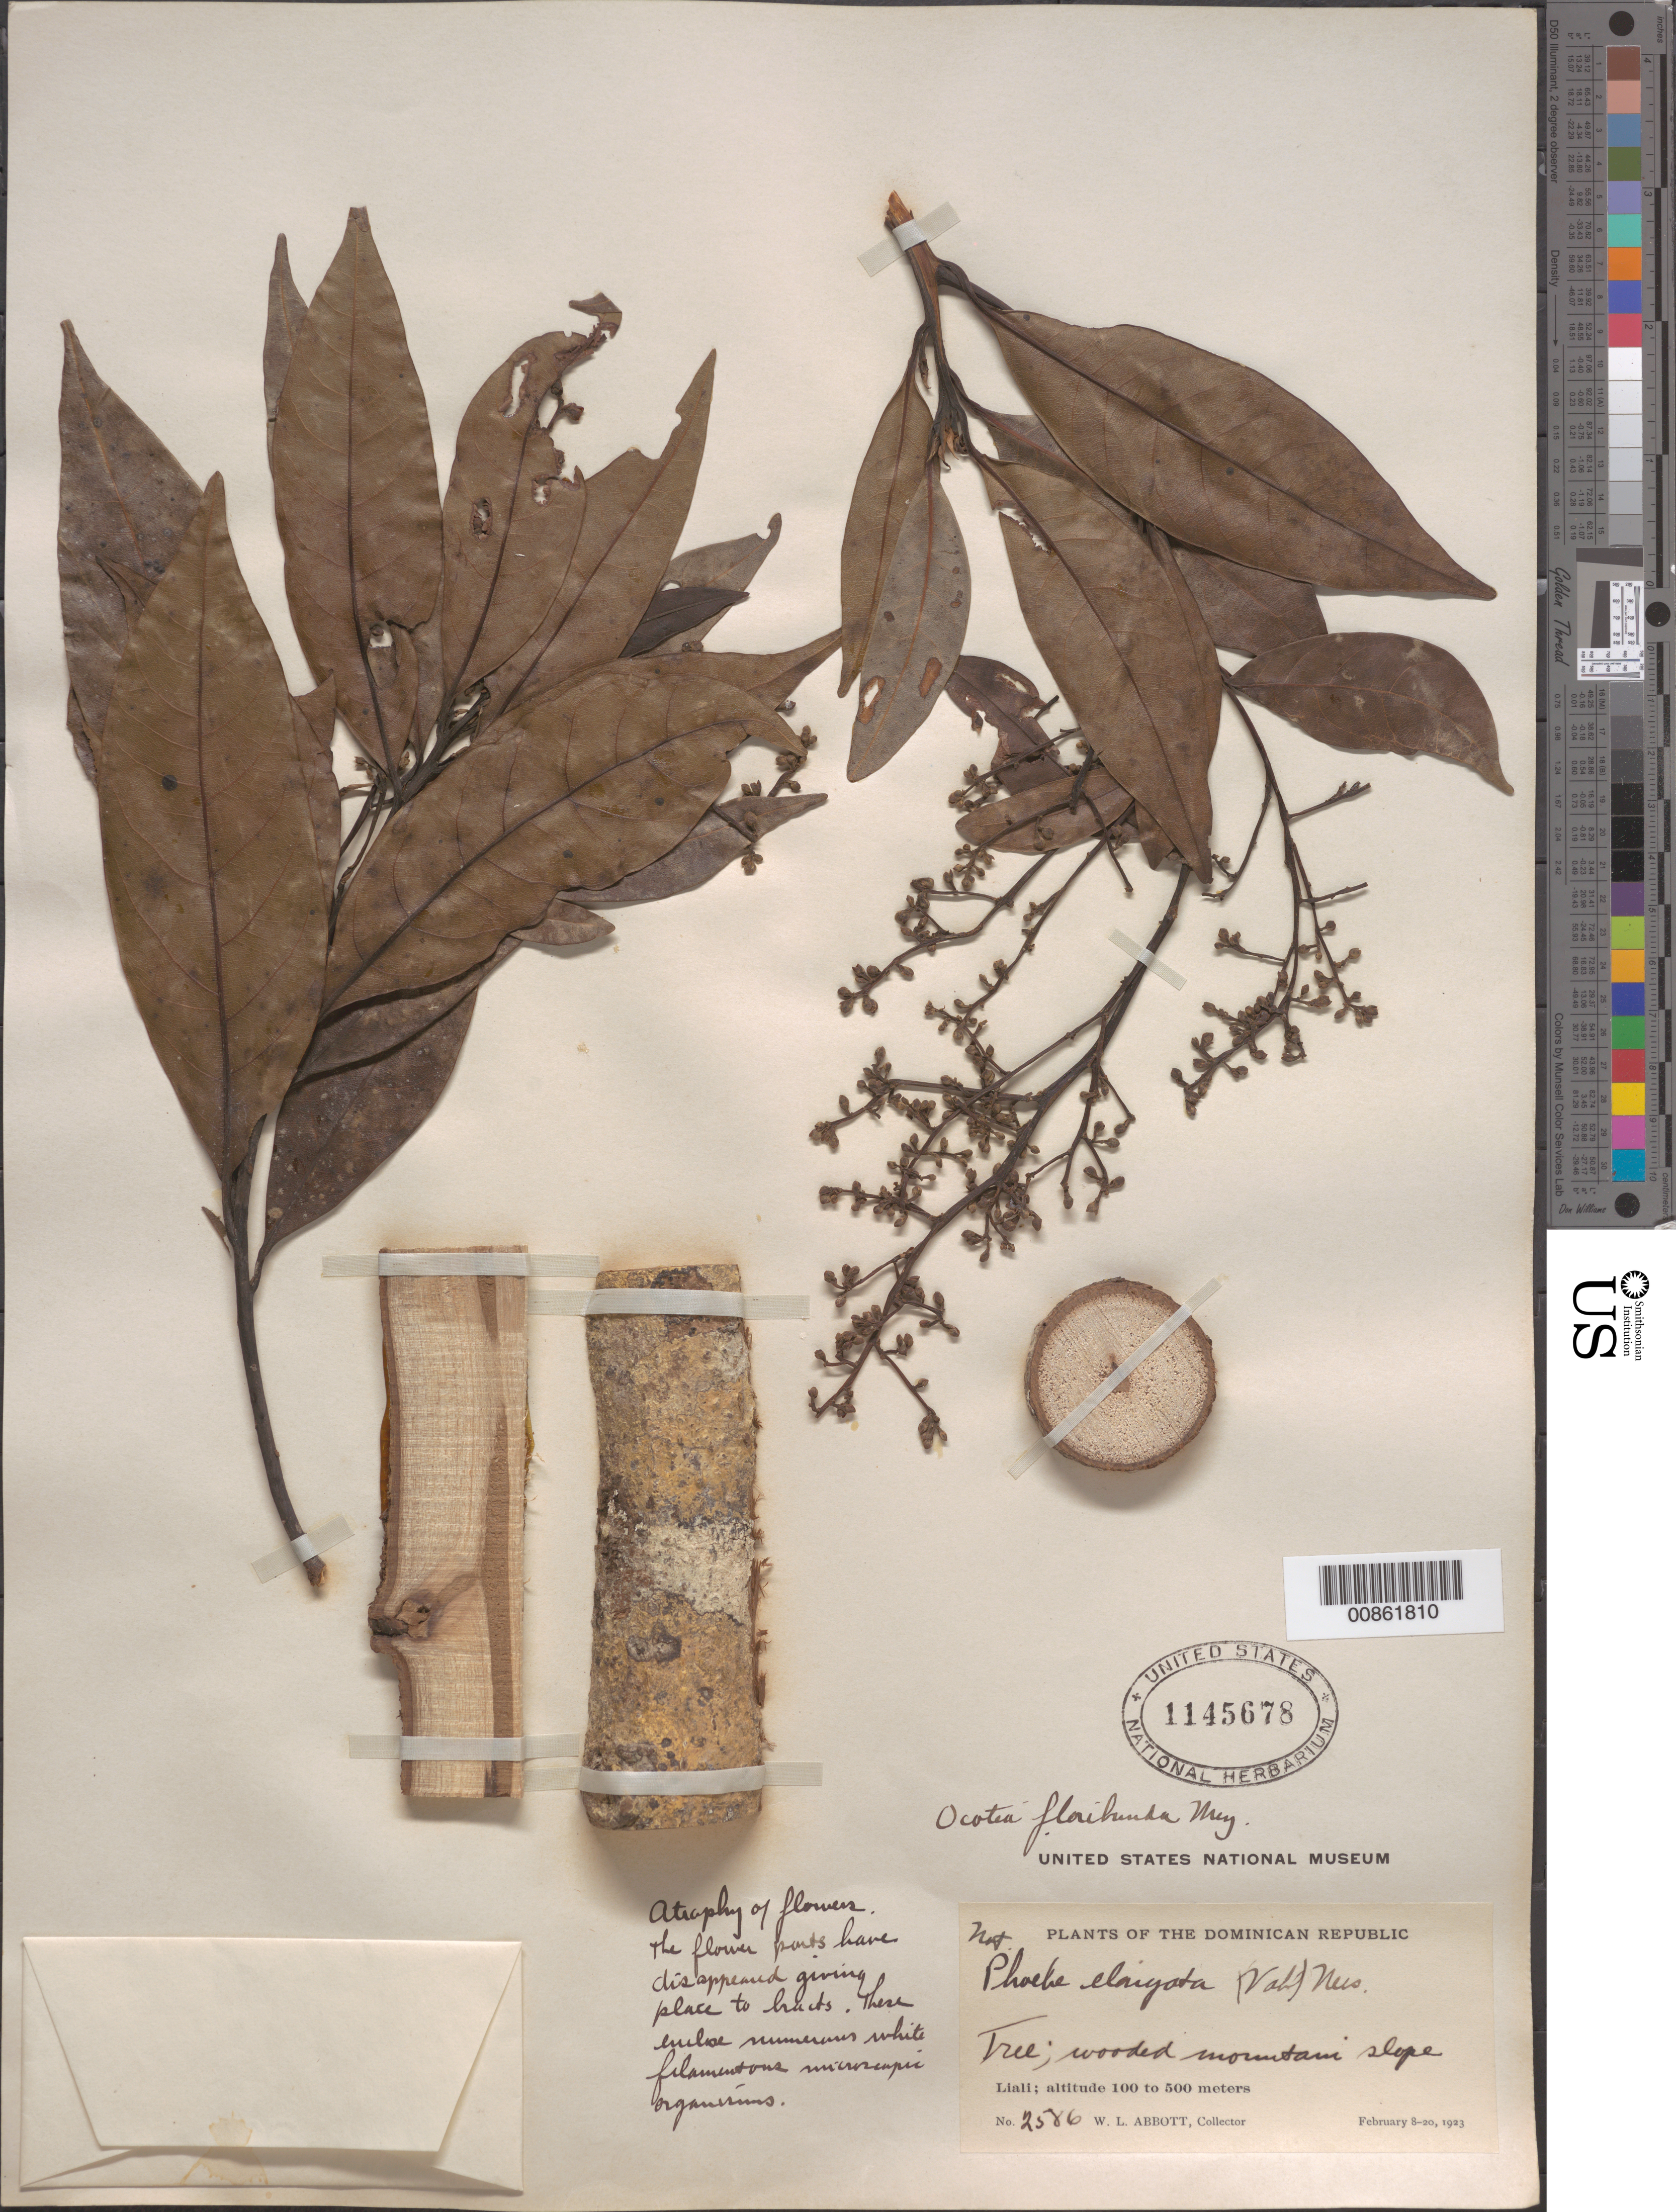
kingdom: Plantae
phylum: Tracheophyta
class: Magnoliopsida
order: Laurales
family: Lauraceae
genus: Ocotea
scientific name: Ocotea floribunda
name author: (Sw.) Mez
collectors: W. L. Abbott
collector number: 2586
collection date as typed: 08 Feb 1923 to 20 Feb 1923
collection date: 1923-02-08/1923-02-20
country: Dominican Republic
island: Hispaniola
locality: Liali.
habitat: Wooded mountain slope.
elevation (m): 100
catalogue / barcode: US 1145678